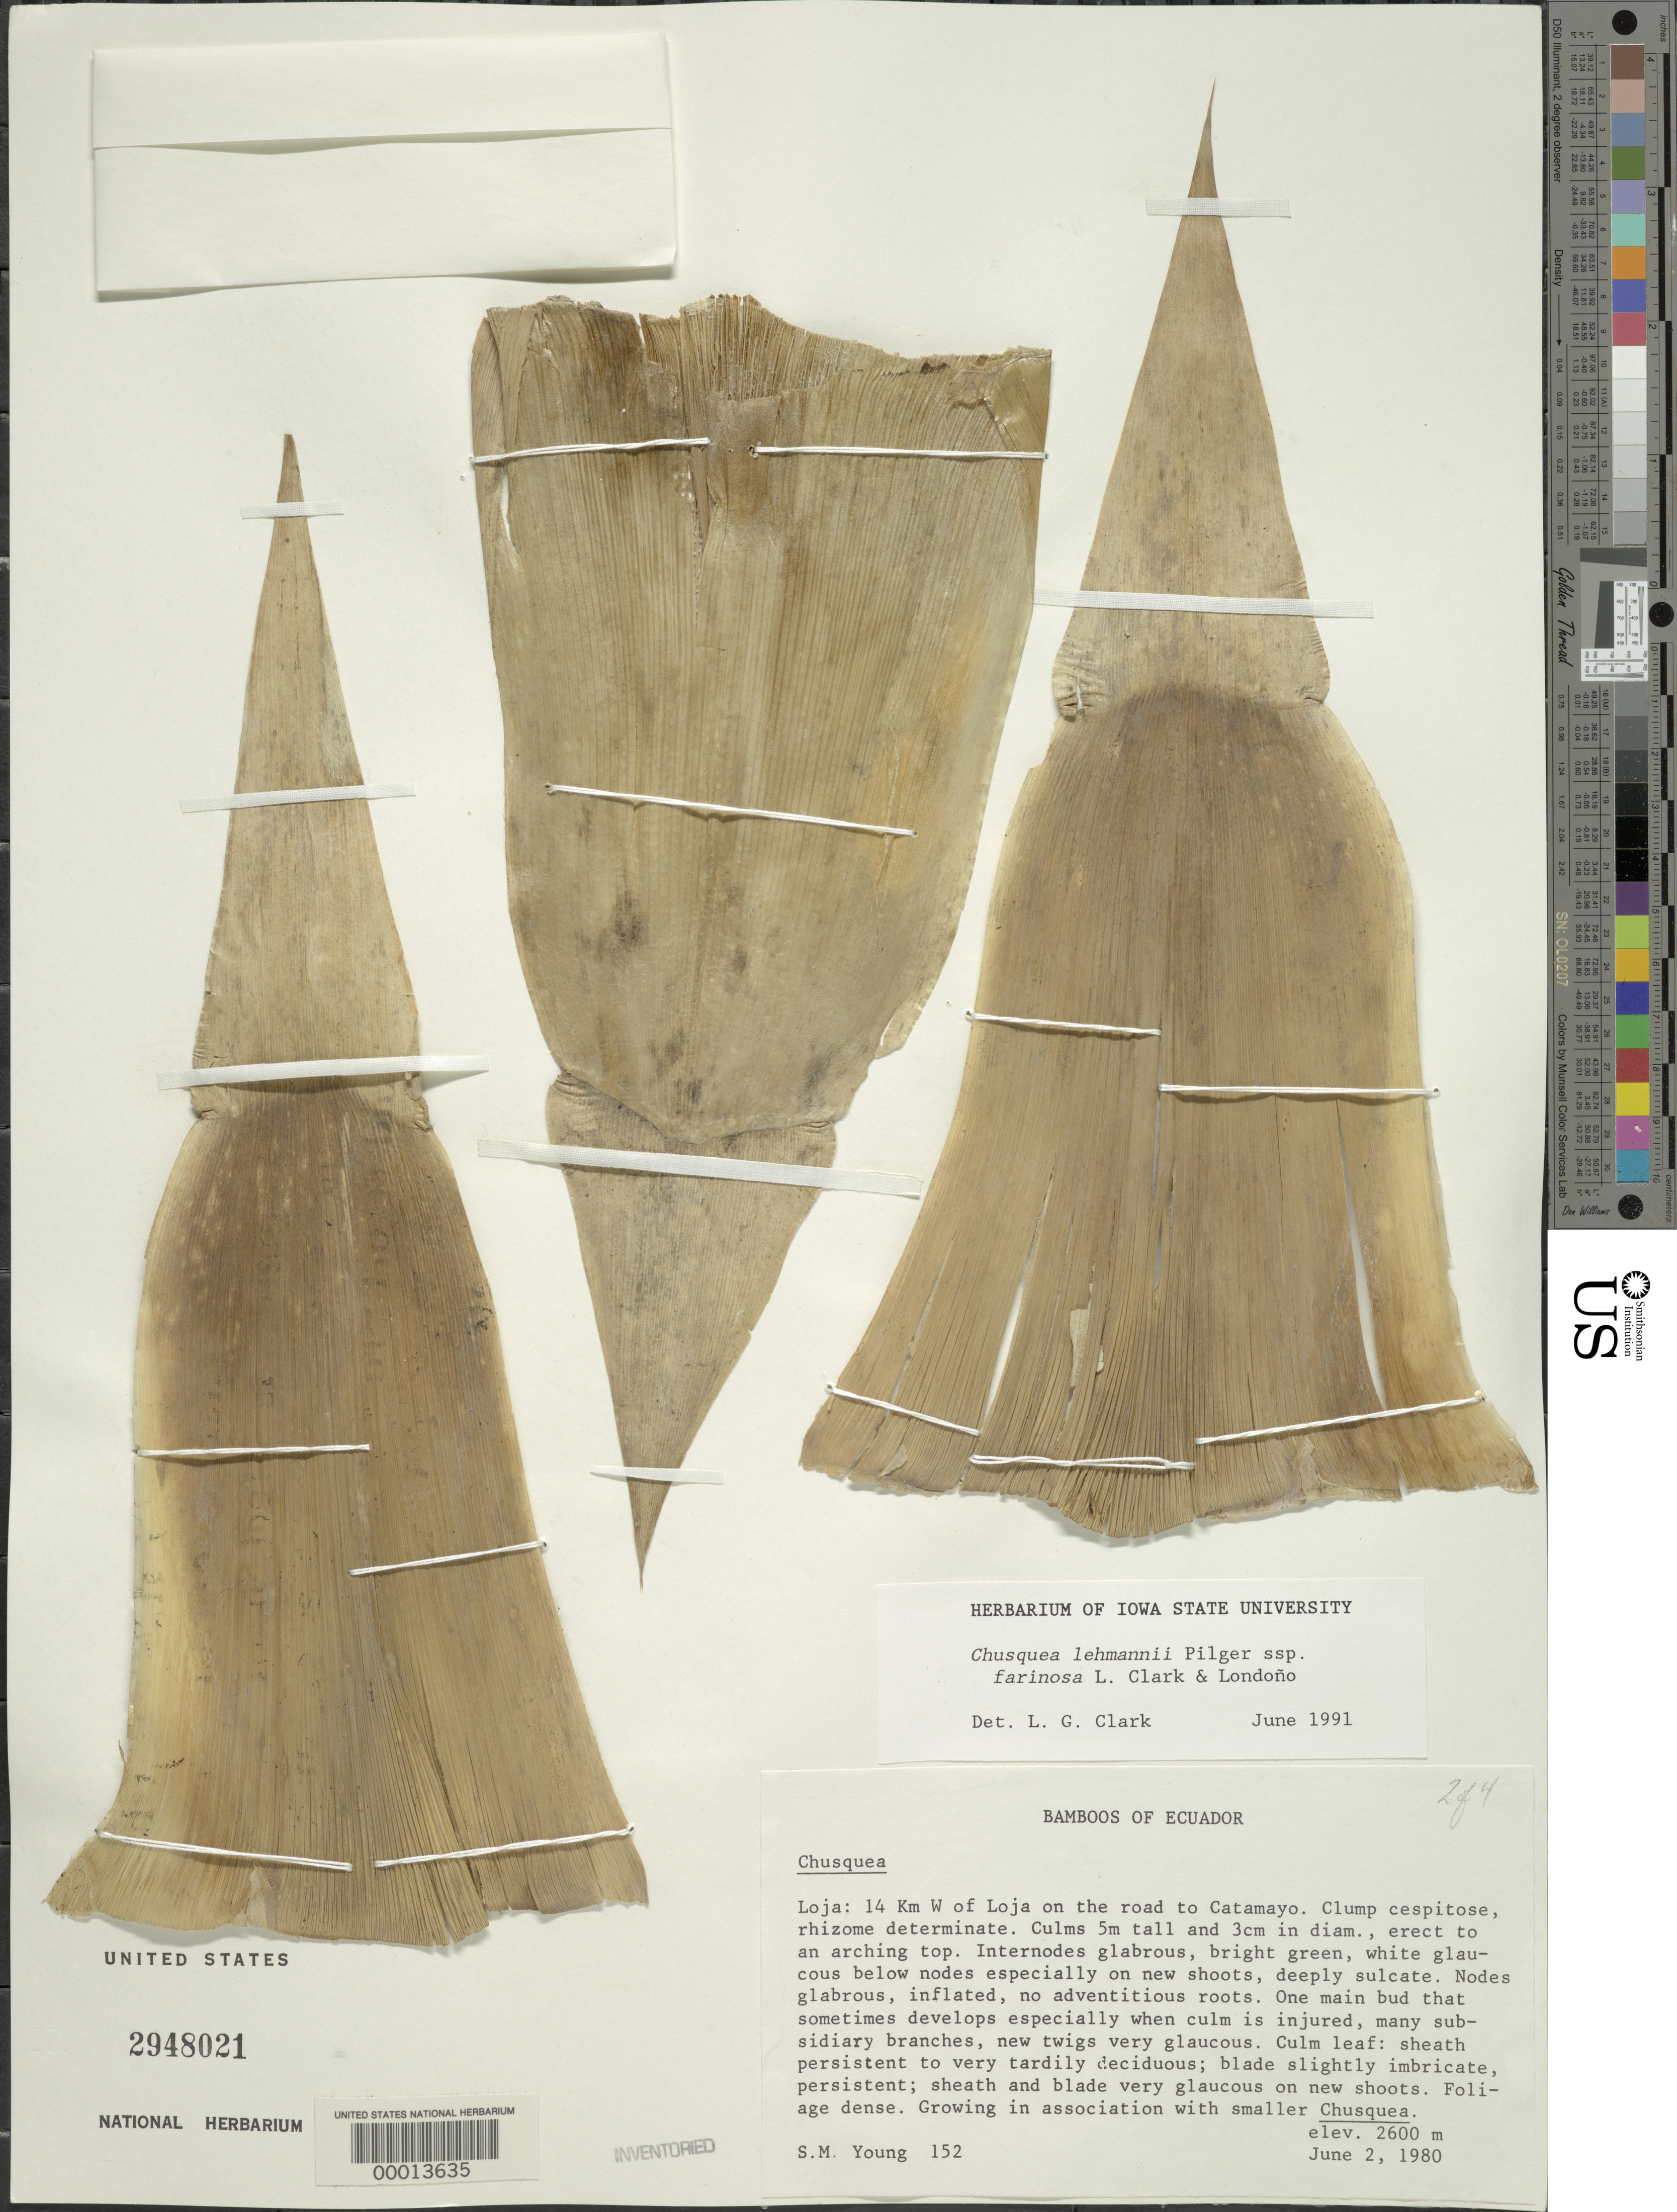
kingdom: Plantae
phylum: Tracheophyta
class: Liliopsida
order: Poales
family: Poaceae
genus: Chusquea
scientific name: Chusquea lehmannii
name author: Pilg.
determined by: Clark, Lynn G., (ISC), Iowa State University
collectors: S. Young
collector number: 152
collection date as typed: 02 Jun 1980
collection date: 1980-06-02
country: Ecuador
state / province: Loja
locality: Catamayo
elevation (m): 2600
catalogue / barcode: US 2948021